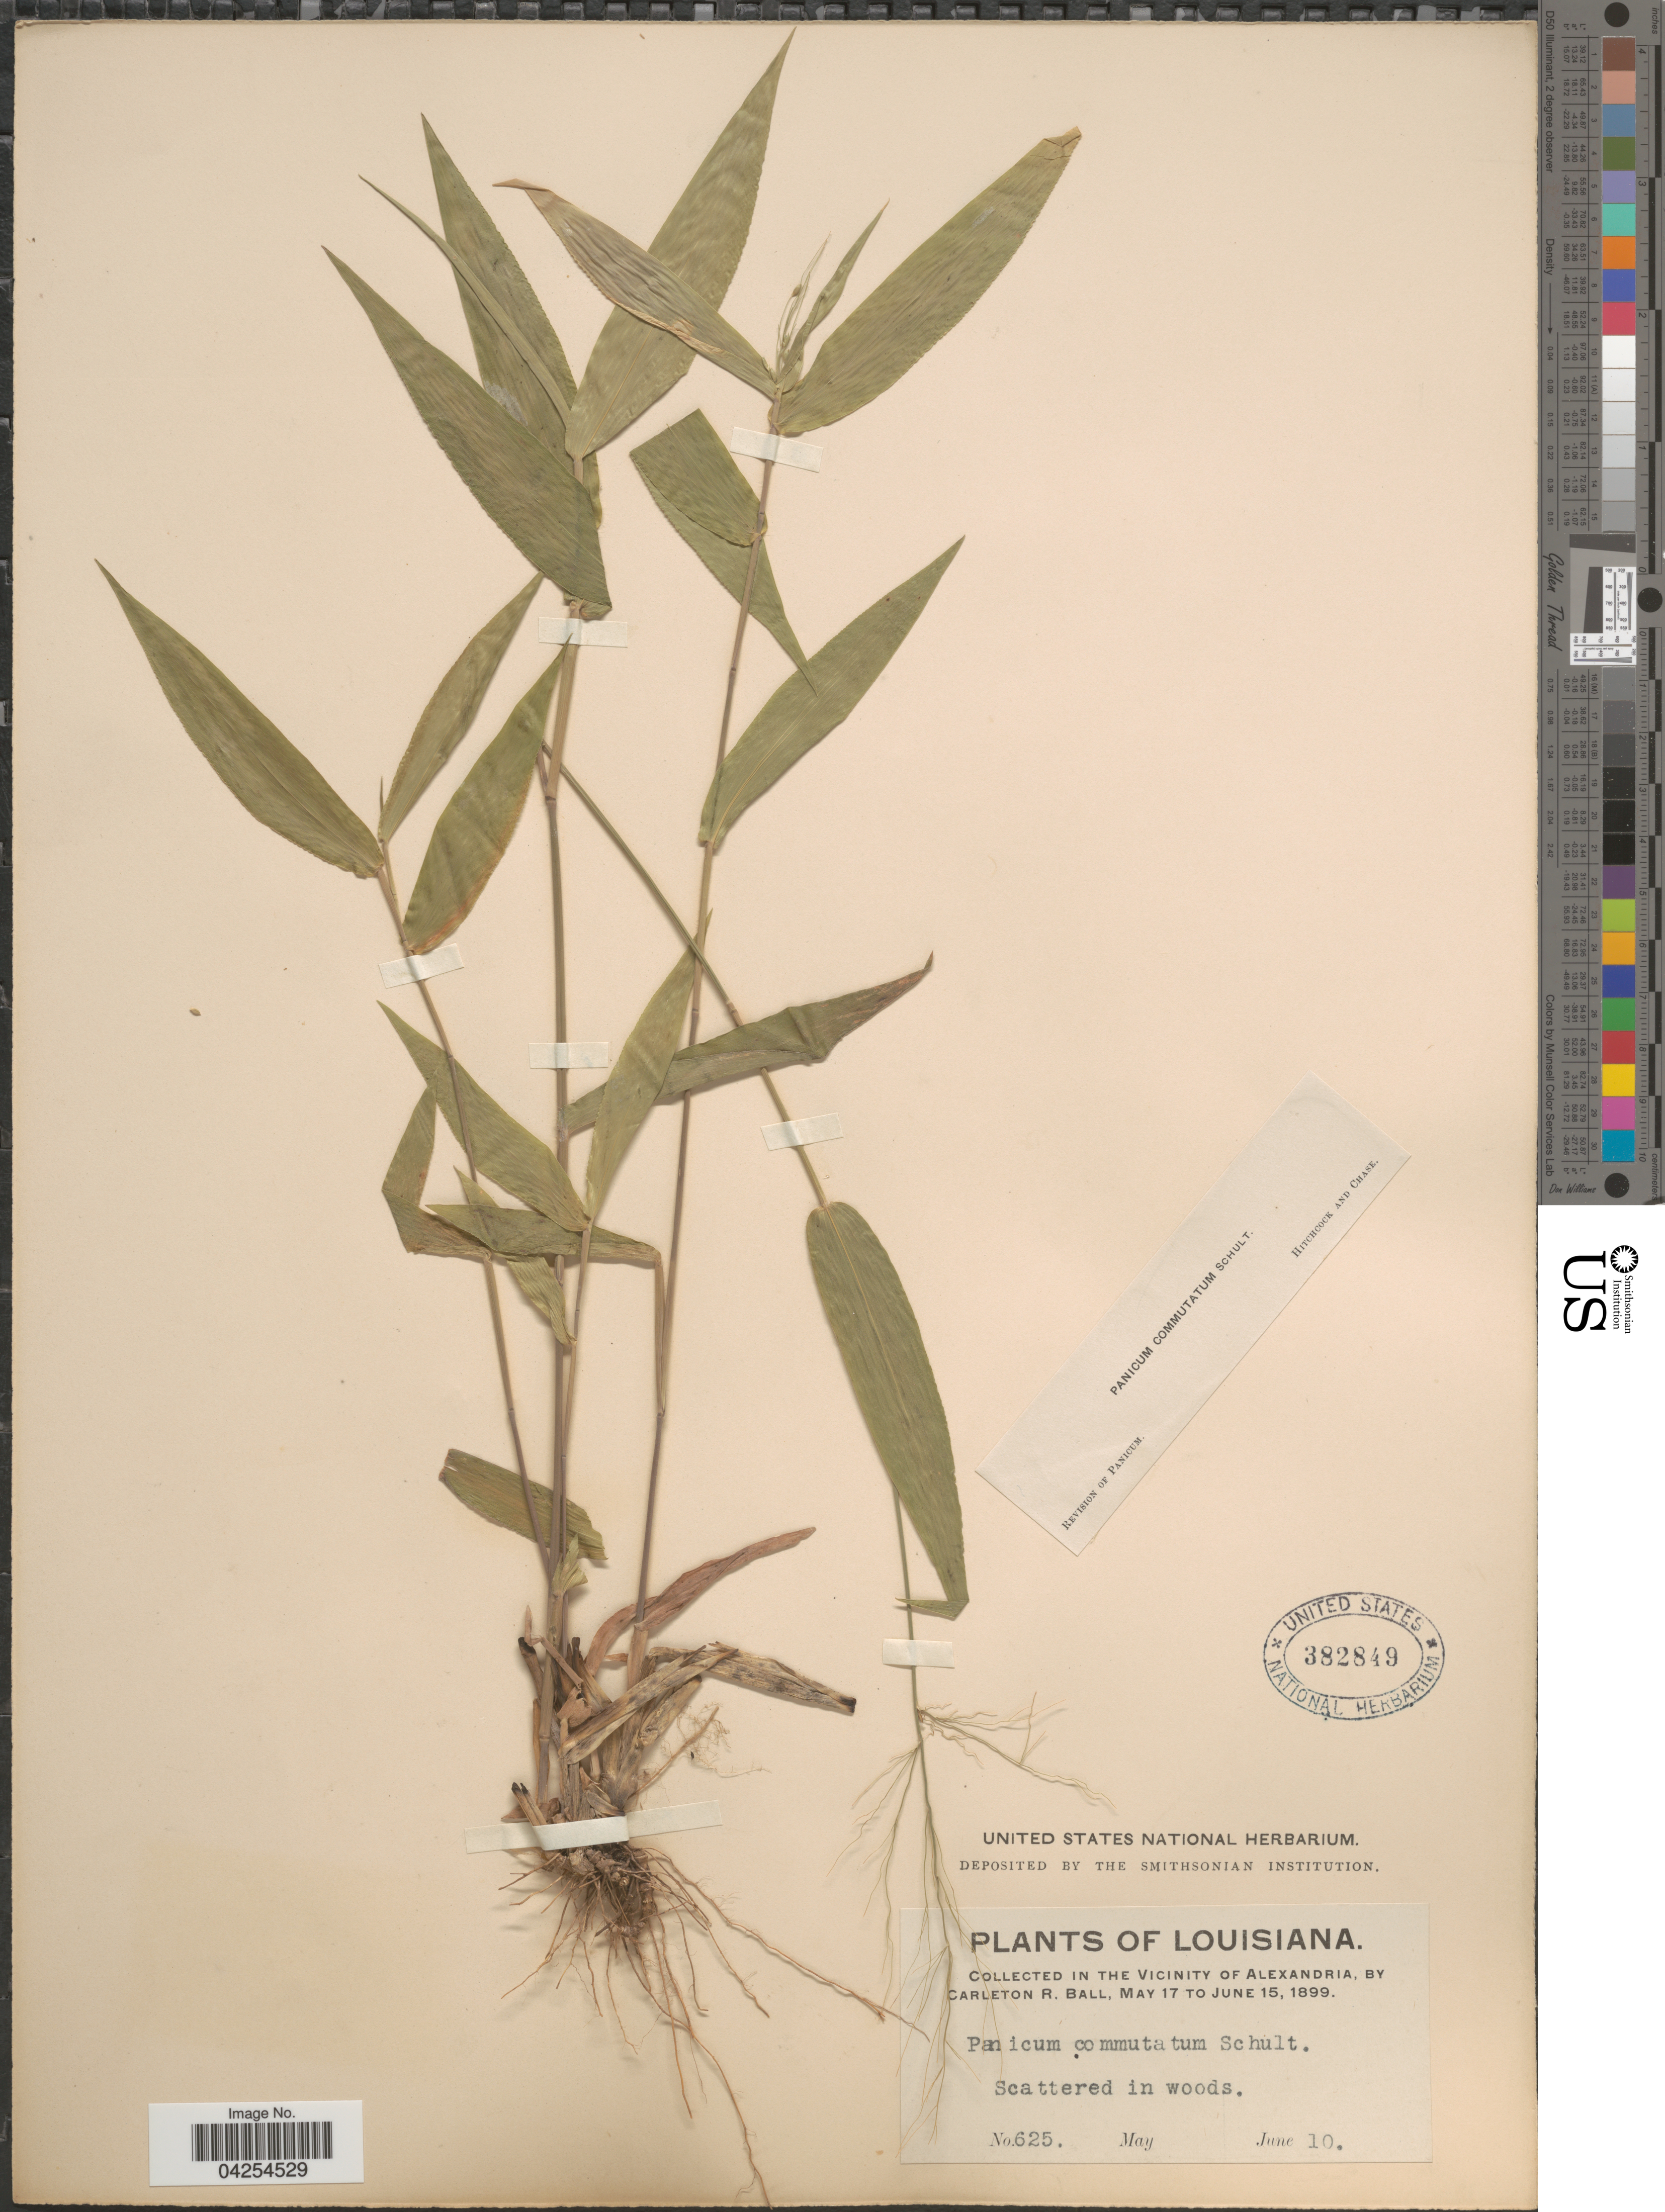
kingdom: Plantae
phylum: Tracheophyta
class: Liliopsida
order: Poales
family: Poaceae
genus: Dichanthelium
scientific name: Dichanthelium commutatum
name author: (Schult.) Gould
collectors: C. R. Ball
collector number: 625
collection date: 1899-06-10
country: United States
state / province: Louisiana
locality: In The Vicinity Of Alexandria. Scattered in woods.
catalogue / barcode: US 382849